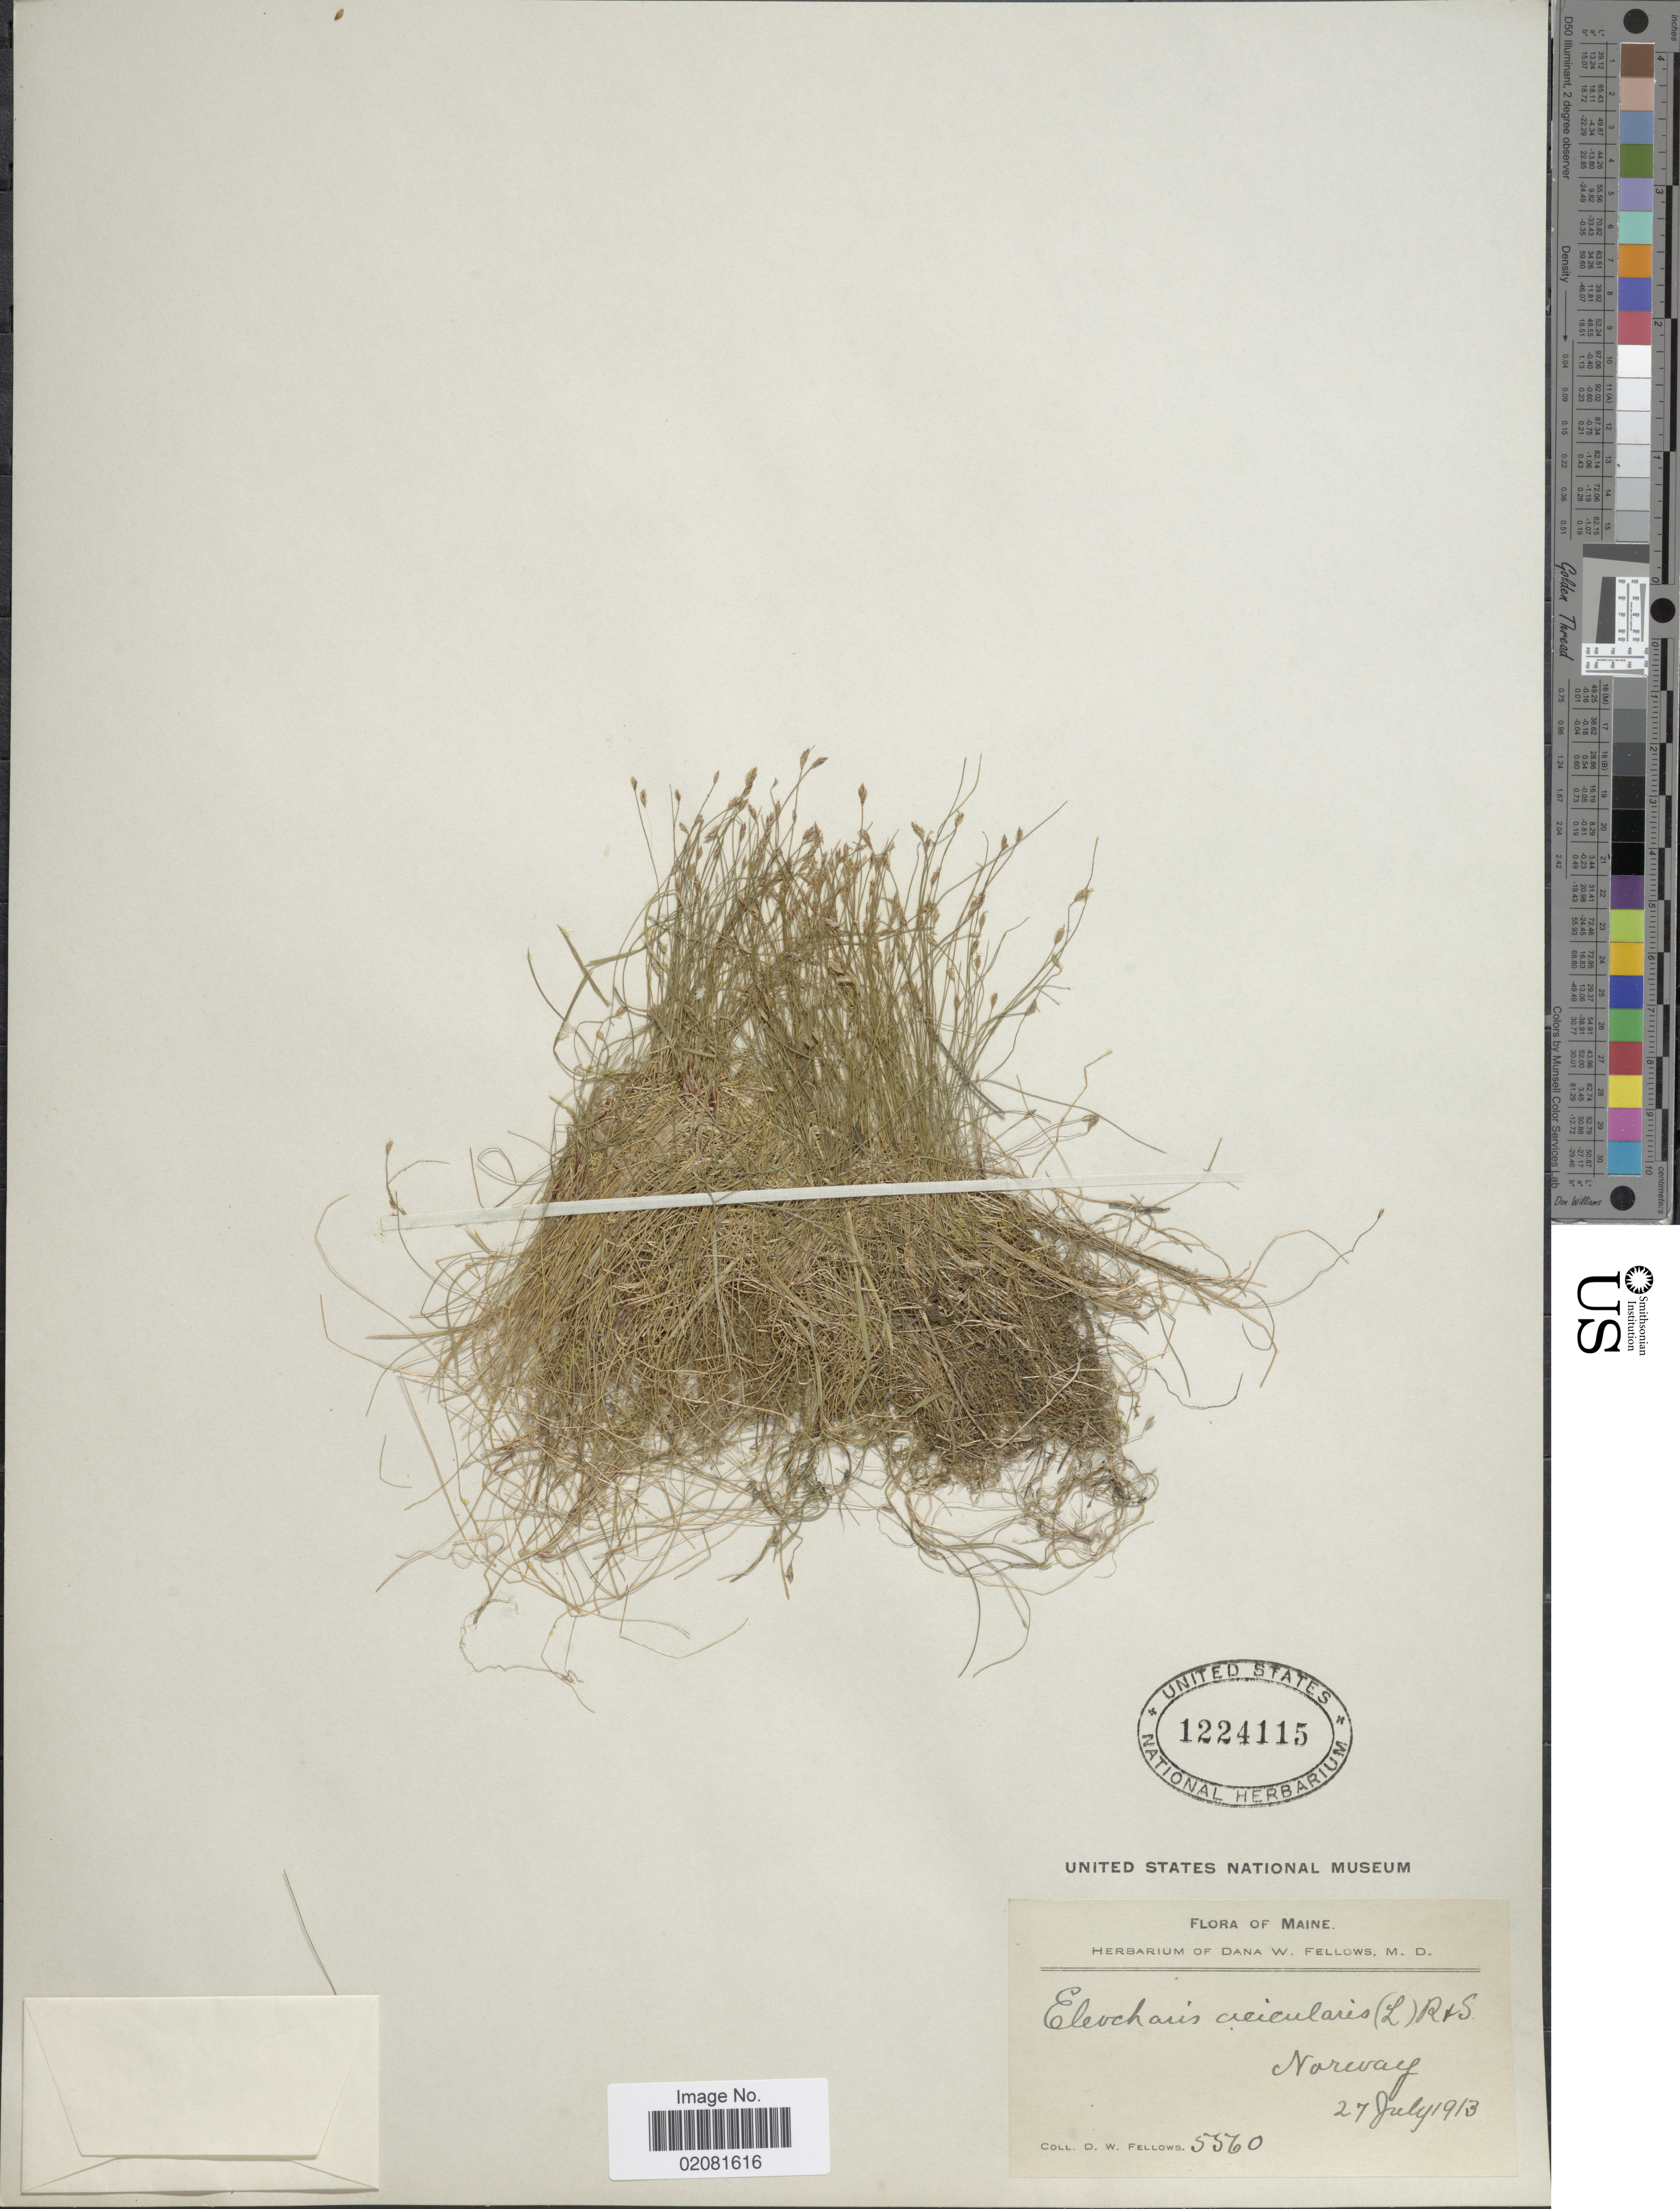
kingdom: Plantae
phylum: Tracheophyta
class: Liliopsida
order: Poales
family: Cyperaceae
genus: Eleocharis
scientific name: Eleocharis acicularis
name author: (L.) Roem. & Schult.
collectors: D. W. Fellows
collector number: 5560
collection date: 1913-07-27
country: United States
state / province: Maine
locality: Norway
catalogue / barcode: US 1224115